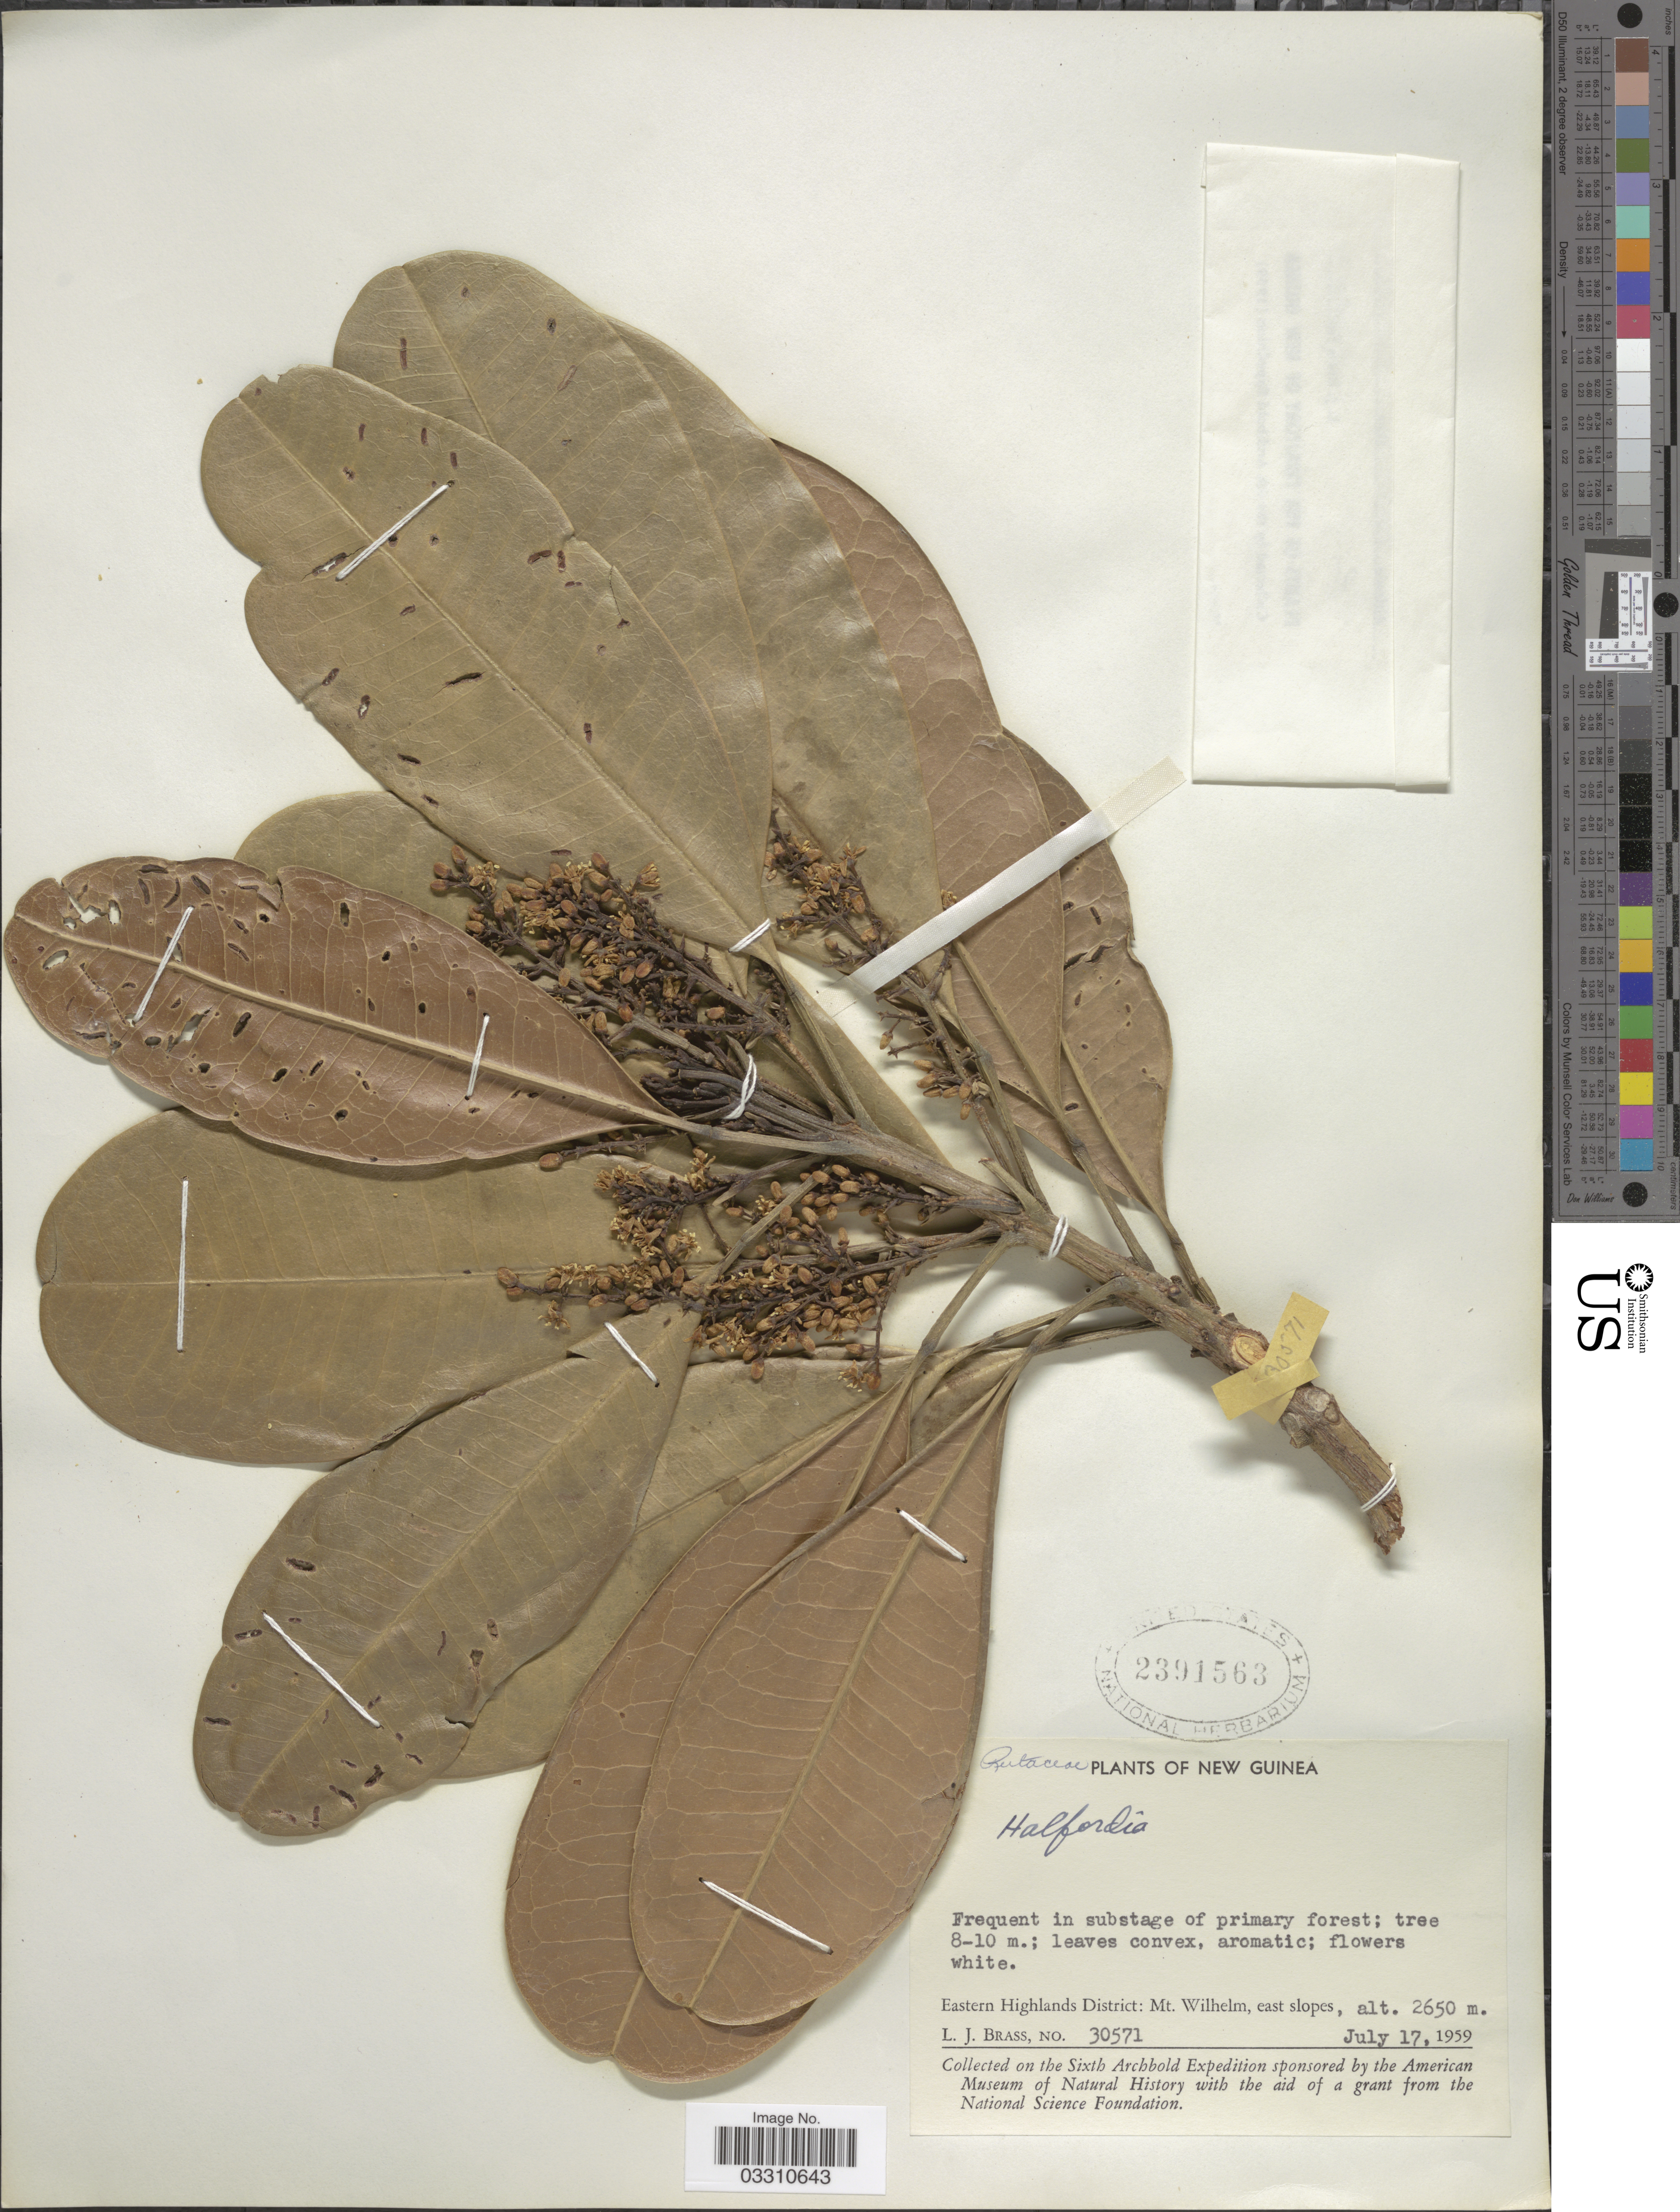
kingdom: Plantae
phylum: Tracheophyta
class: Magnoliopsida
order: Sapindales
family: Rutaceae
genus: Halfordia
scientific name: Halfordia sp.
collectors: L. J. Brass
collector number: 30571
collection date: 1959-07-17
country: Papua New Guinea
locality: New Guinea. Eastern Highlands District: Mt. Wilhelm, east slopes.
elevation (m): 2650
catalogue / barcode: US 2391563